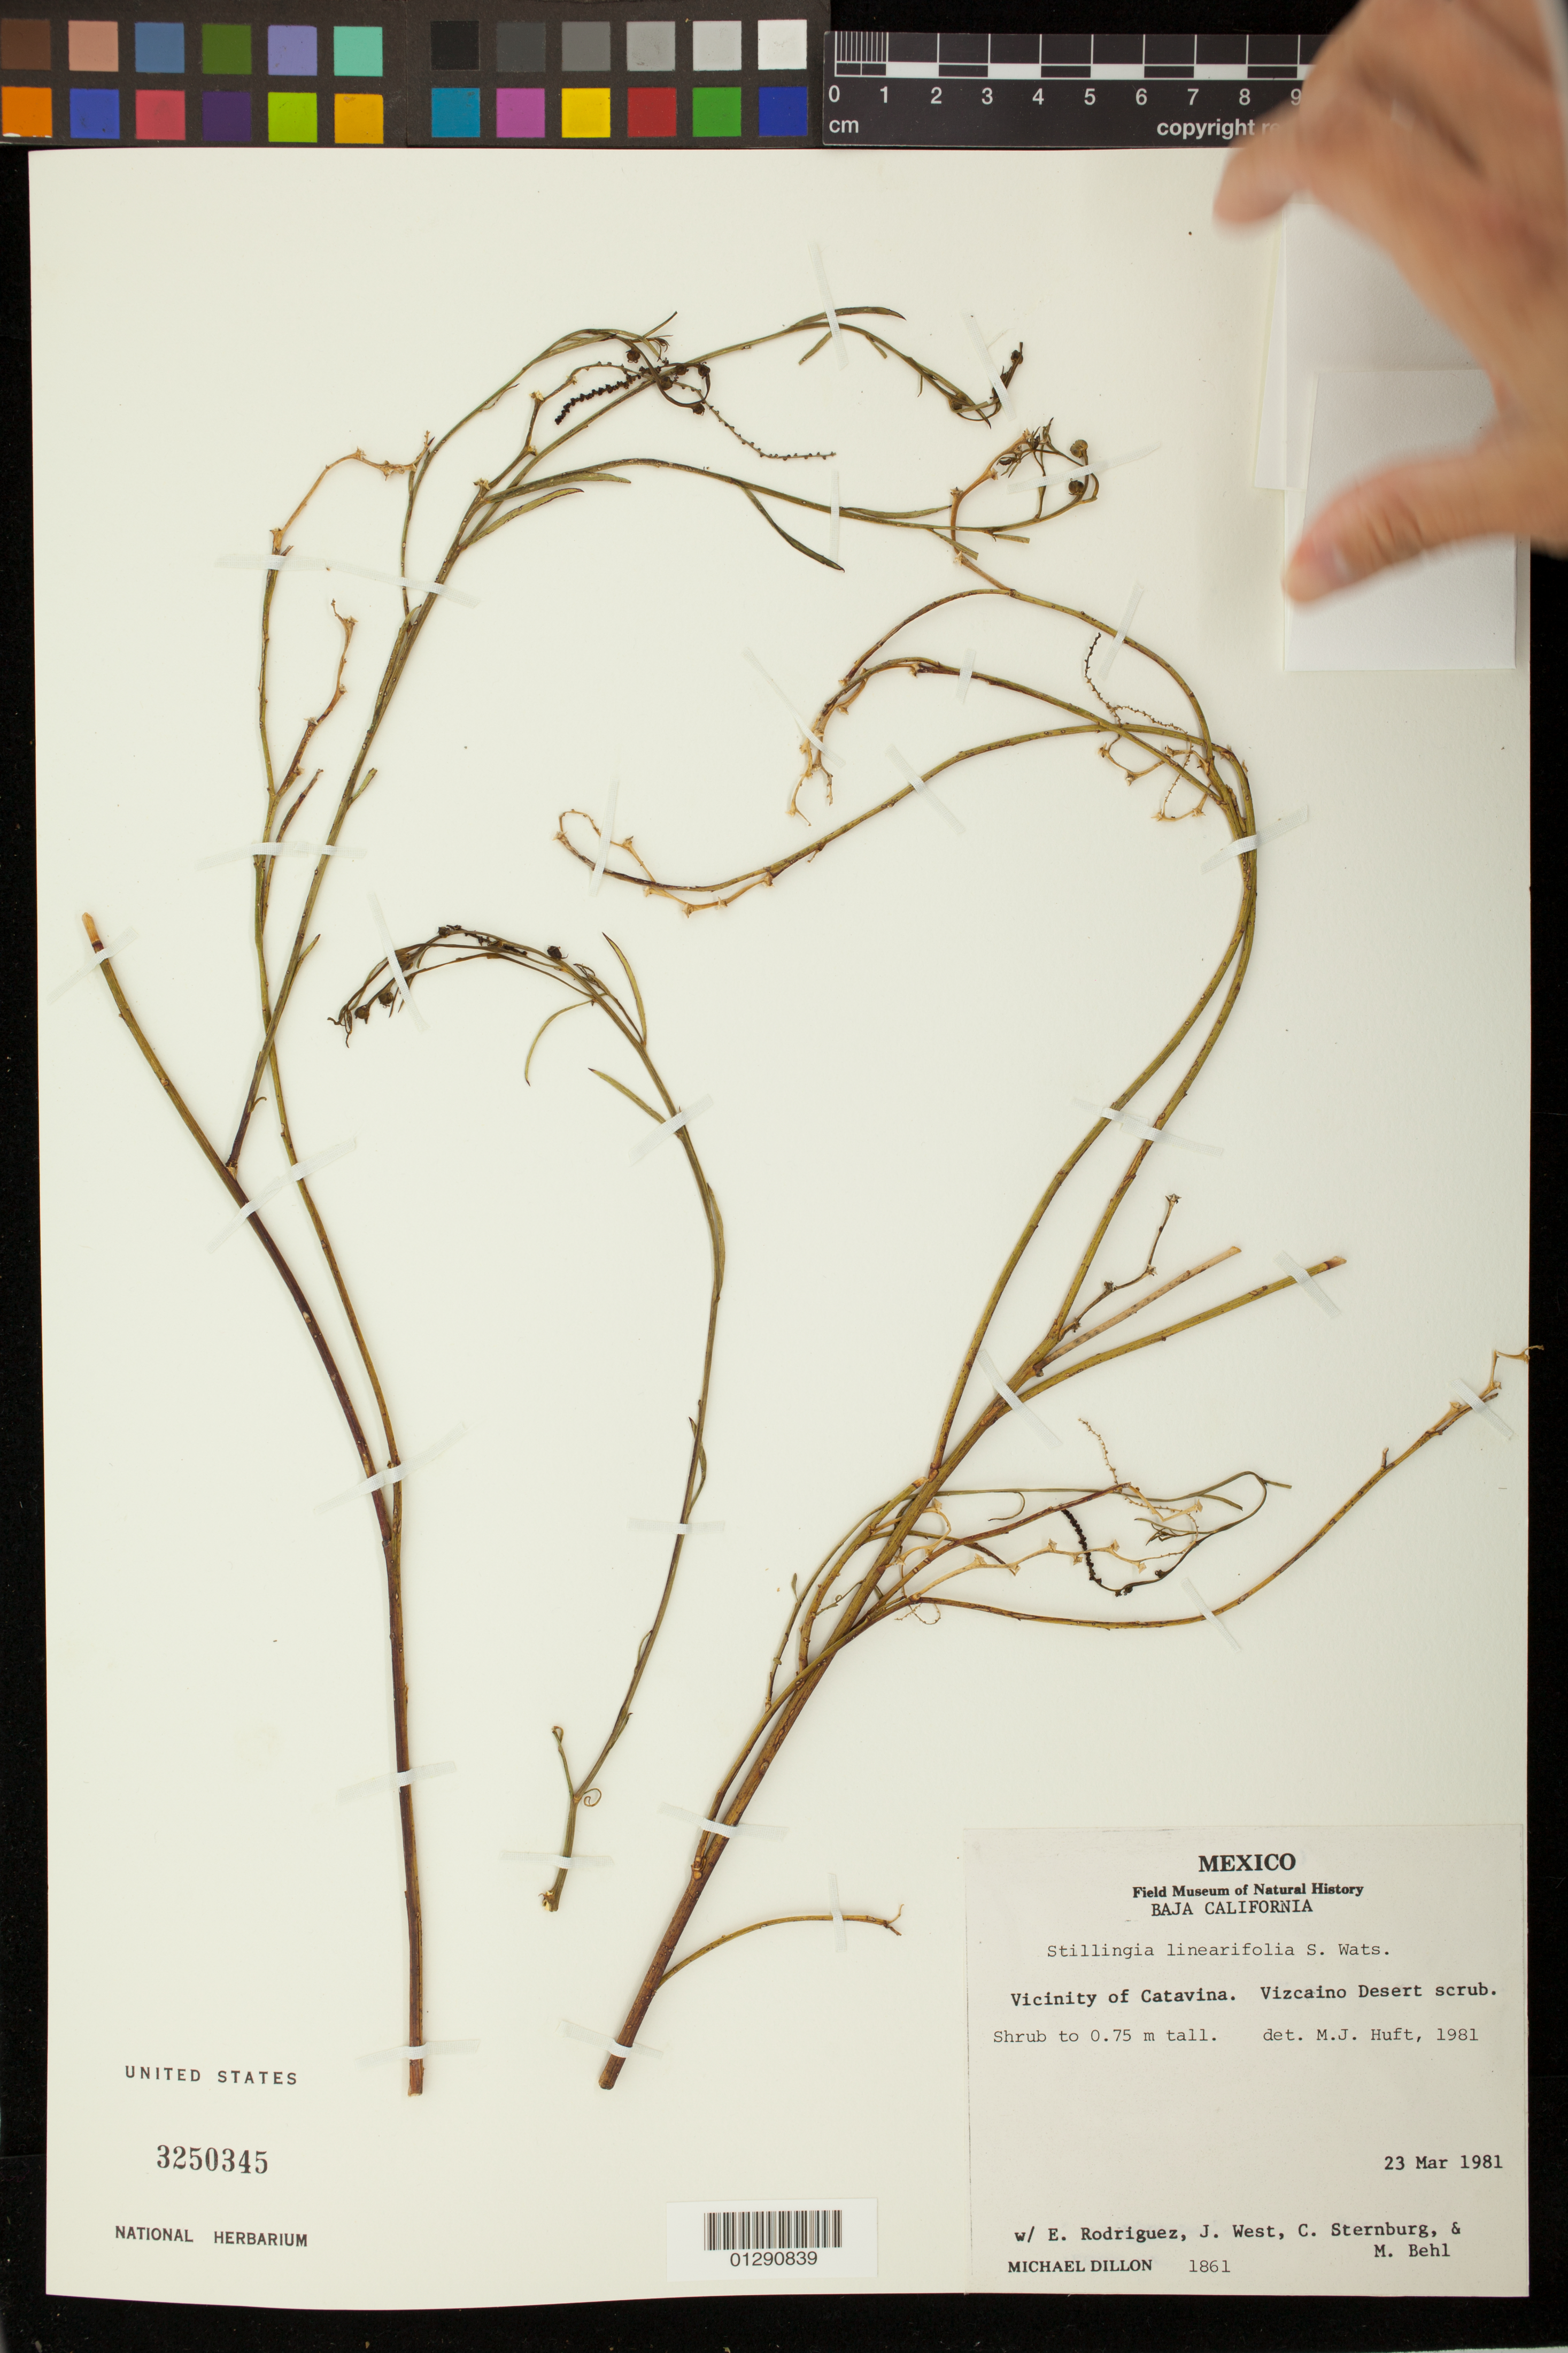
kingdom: Plantae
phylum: Tracheophyta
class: Magnoliopsida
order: Malpighiales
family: Euphorbiaceae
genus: Stillingia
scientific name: Stillingia linearifolia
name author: S. Watson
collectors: M. O. Dillon, E. Rodriguez, J. West, C. Sternburg & M. Behl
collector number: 1861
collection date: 1981-03-23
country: Mexico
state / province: Baja California Norte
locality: Vicinity of Catavina.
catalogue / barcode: US 3250345